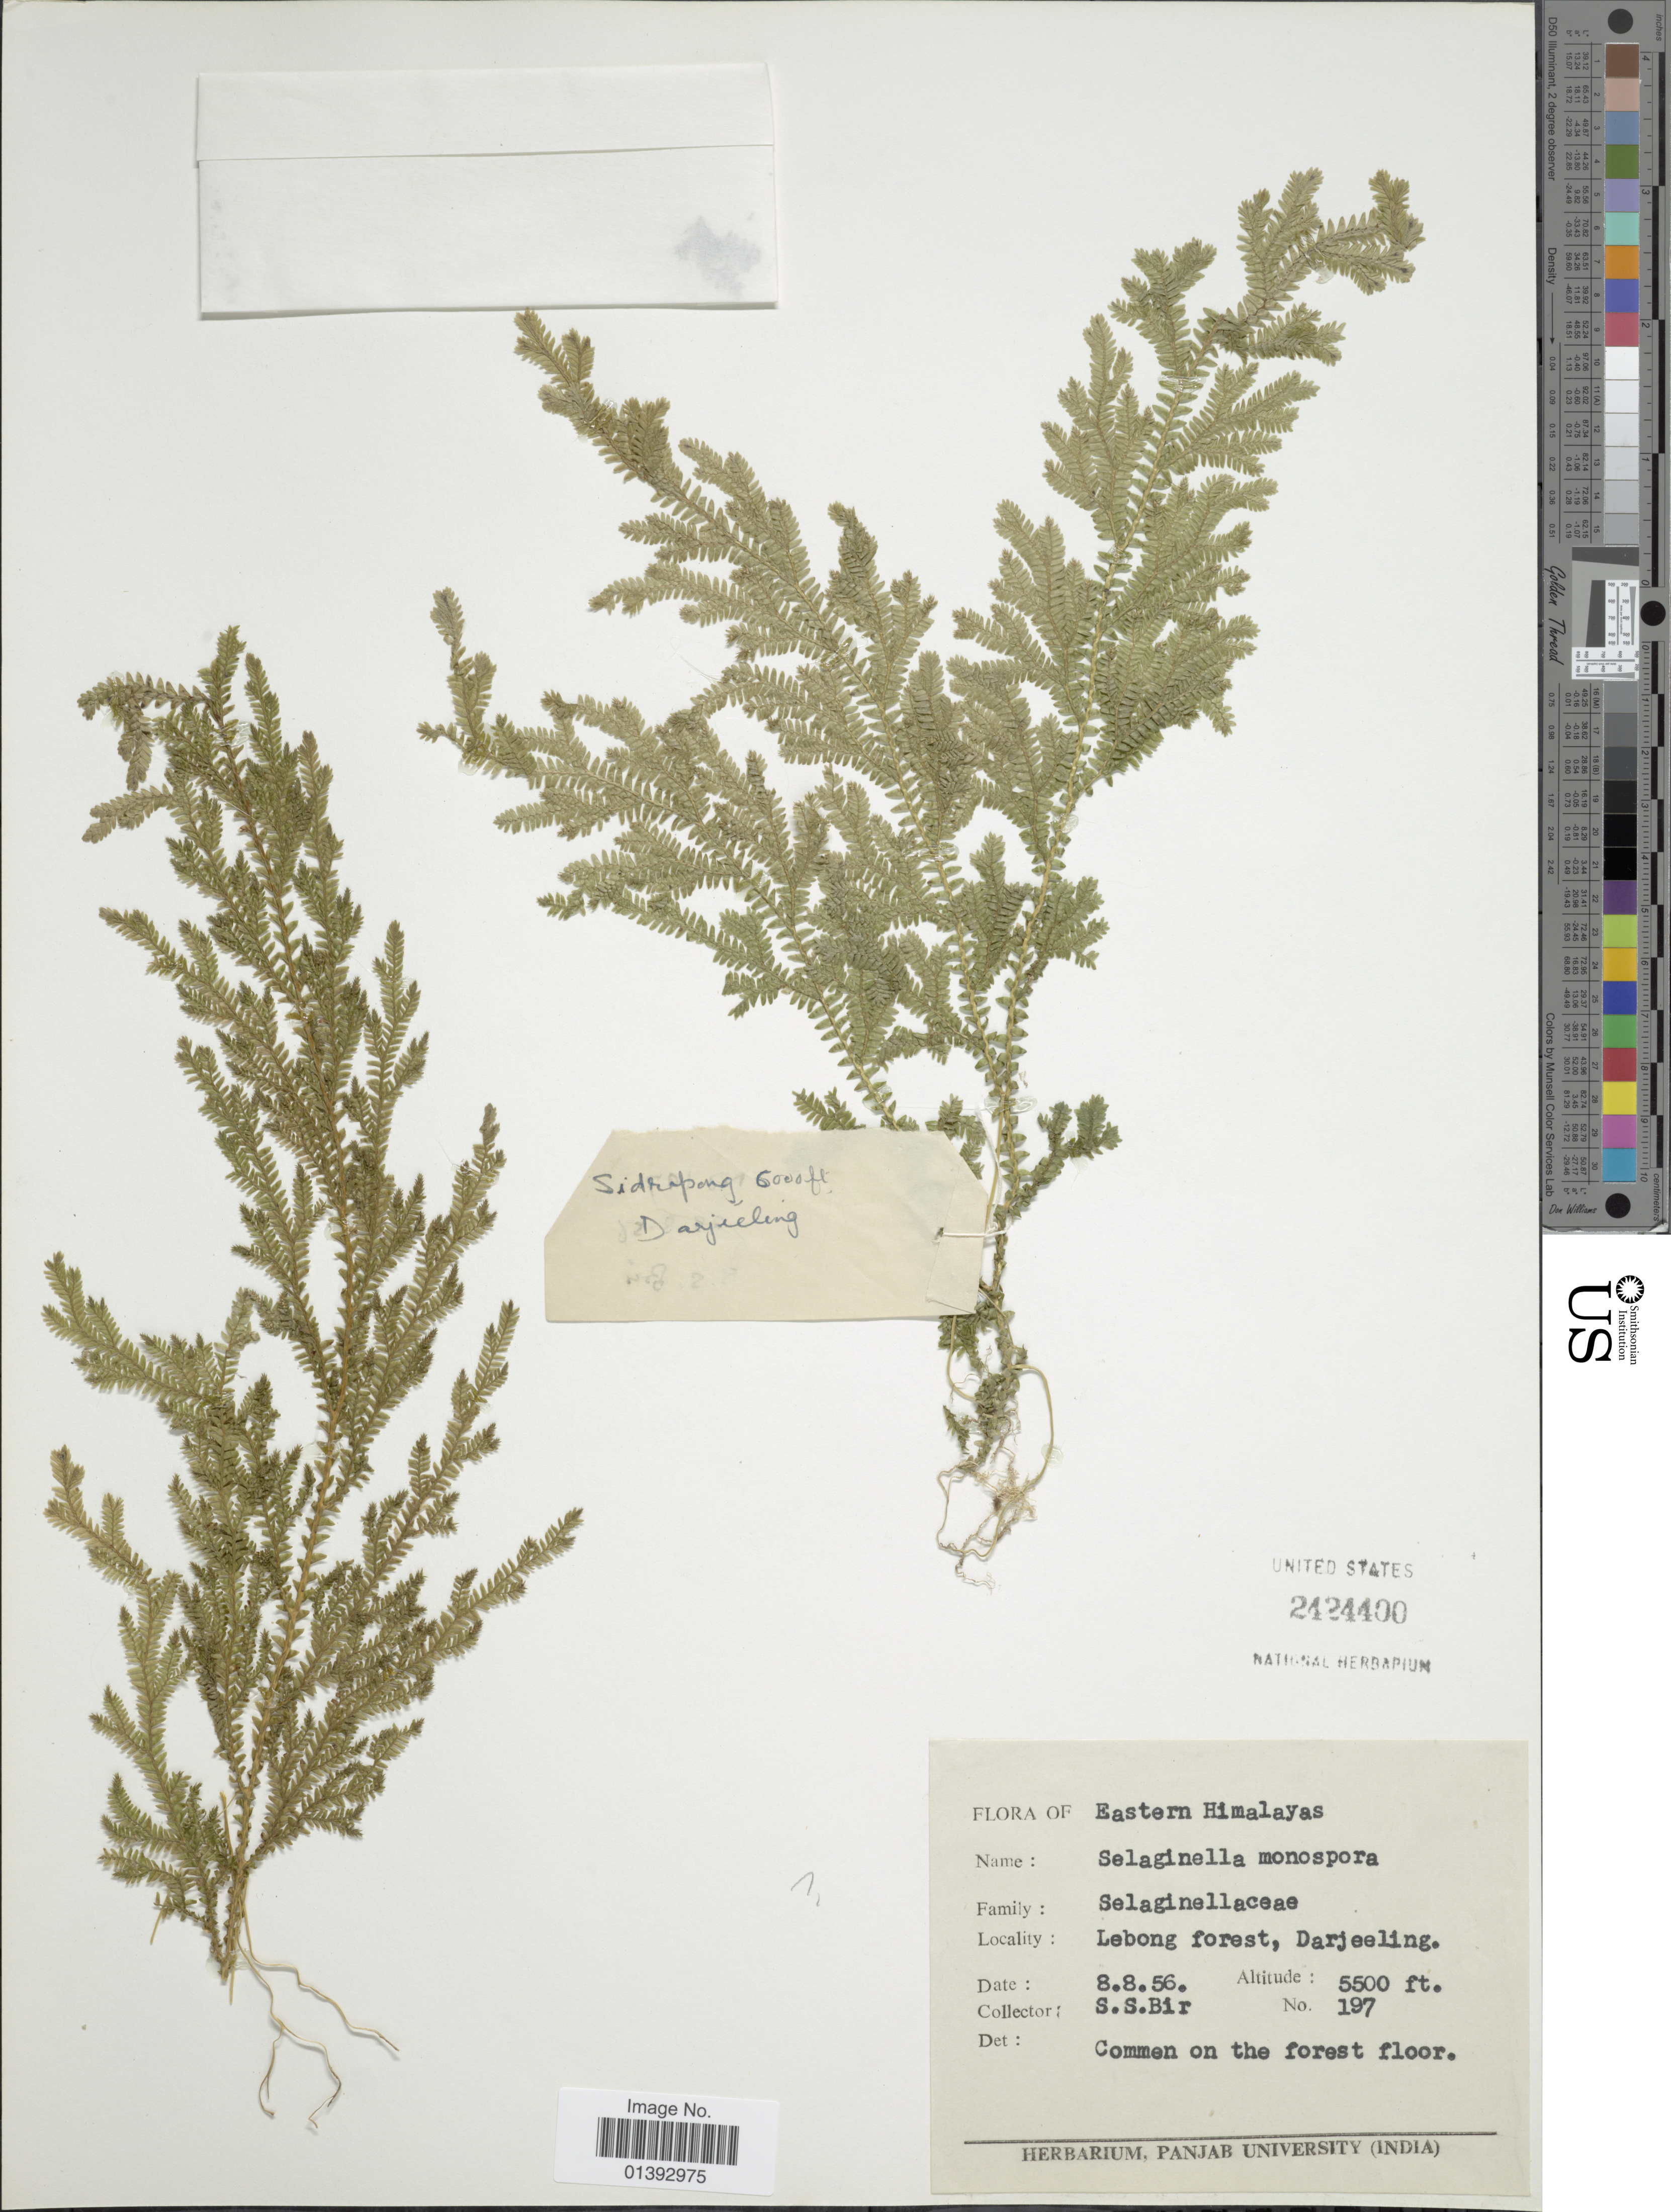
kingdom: Plantae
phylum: Tracheophyta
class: Lycopodiopsida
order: Selaginellales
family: Selaginellaceae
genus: Selaginella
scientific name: Selaginella monospora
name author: Spring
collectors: S. S. Bir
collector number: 197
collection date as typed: Transcribed d/m/y: 8/8/56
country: India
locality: Eastern Himalayas, Lebong forest, Darjeeling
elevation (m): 1676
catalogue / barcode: US 2424400